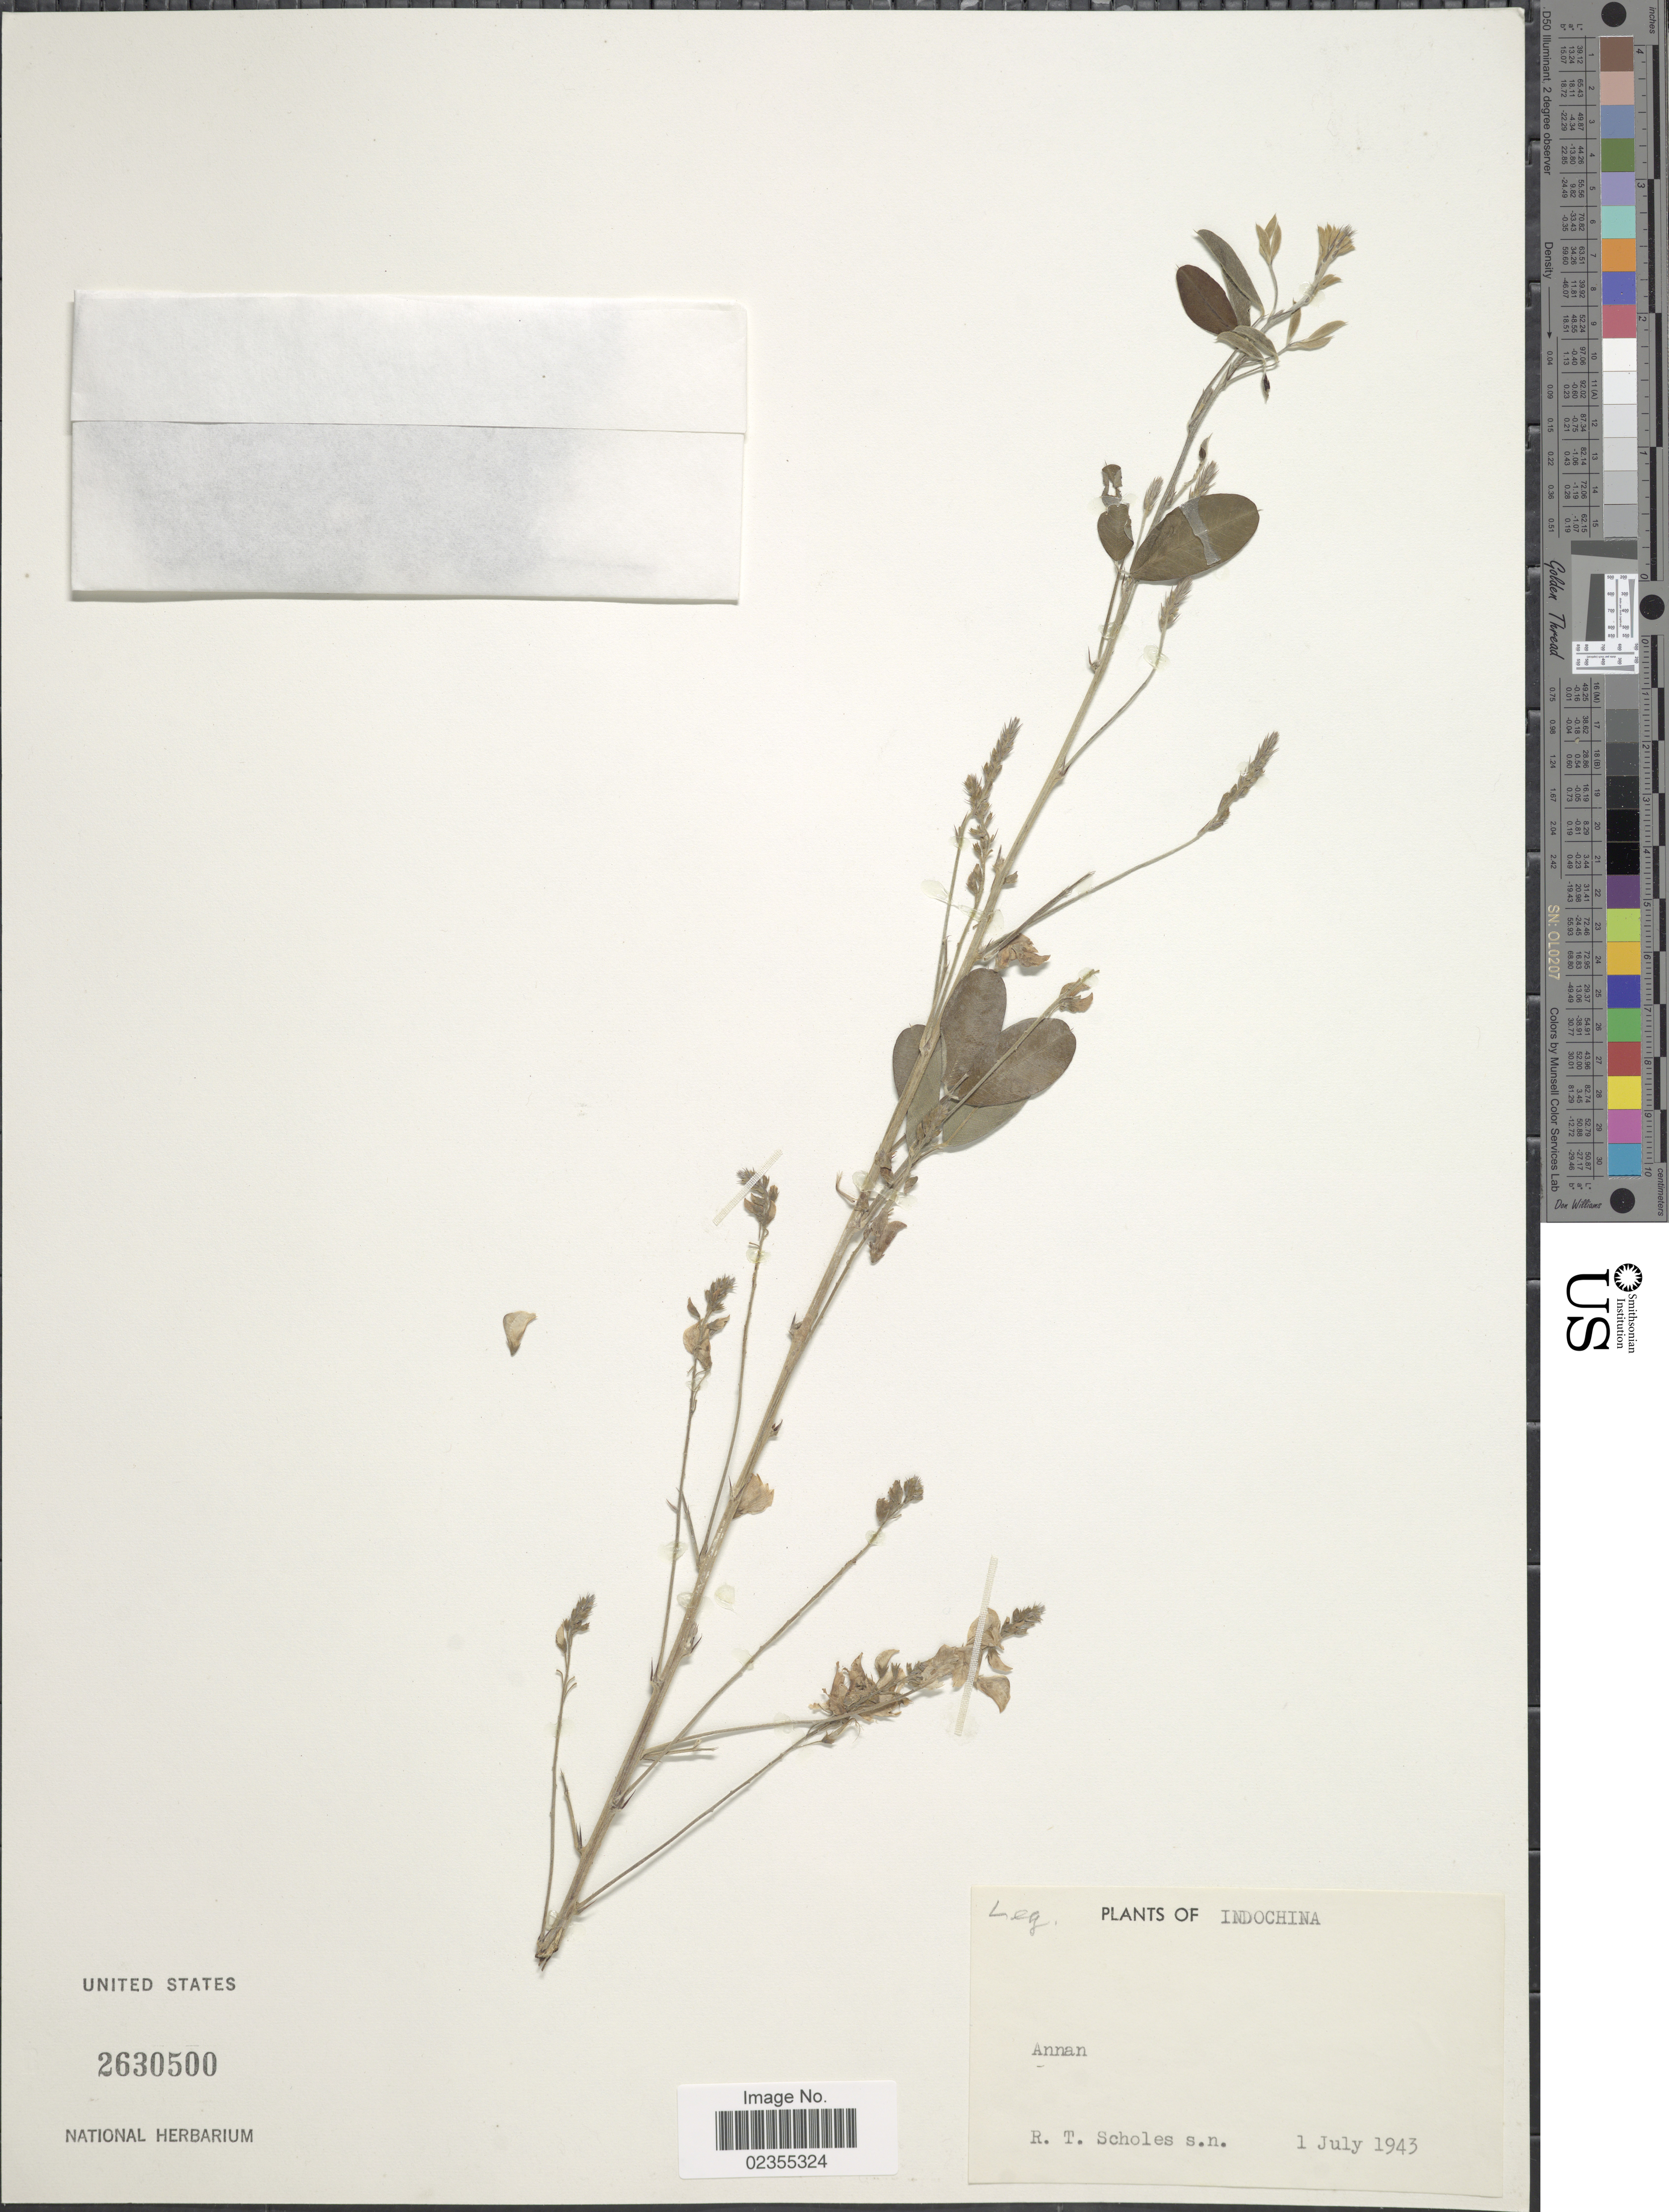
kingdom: Plantae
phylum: Tracheophyta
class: Magnoliopsida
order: Fabales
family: Fabaceae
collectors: R. Scholes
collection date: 1943-07-01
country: Vietnam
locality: Indochina, Annan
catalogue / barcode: US 2630500